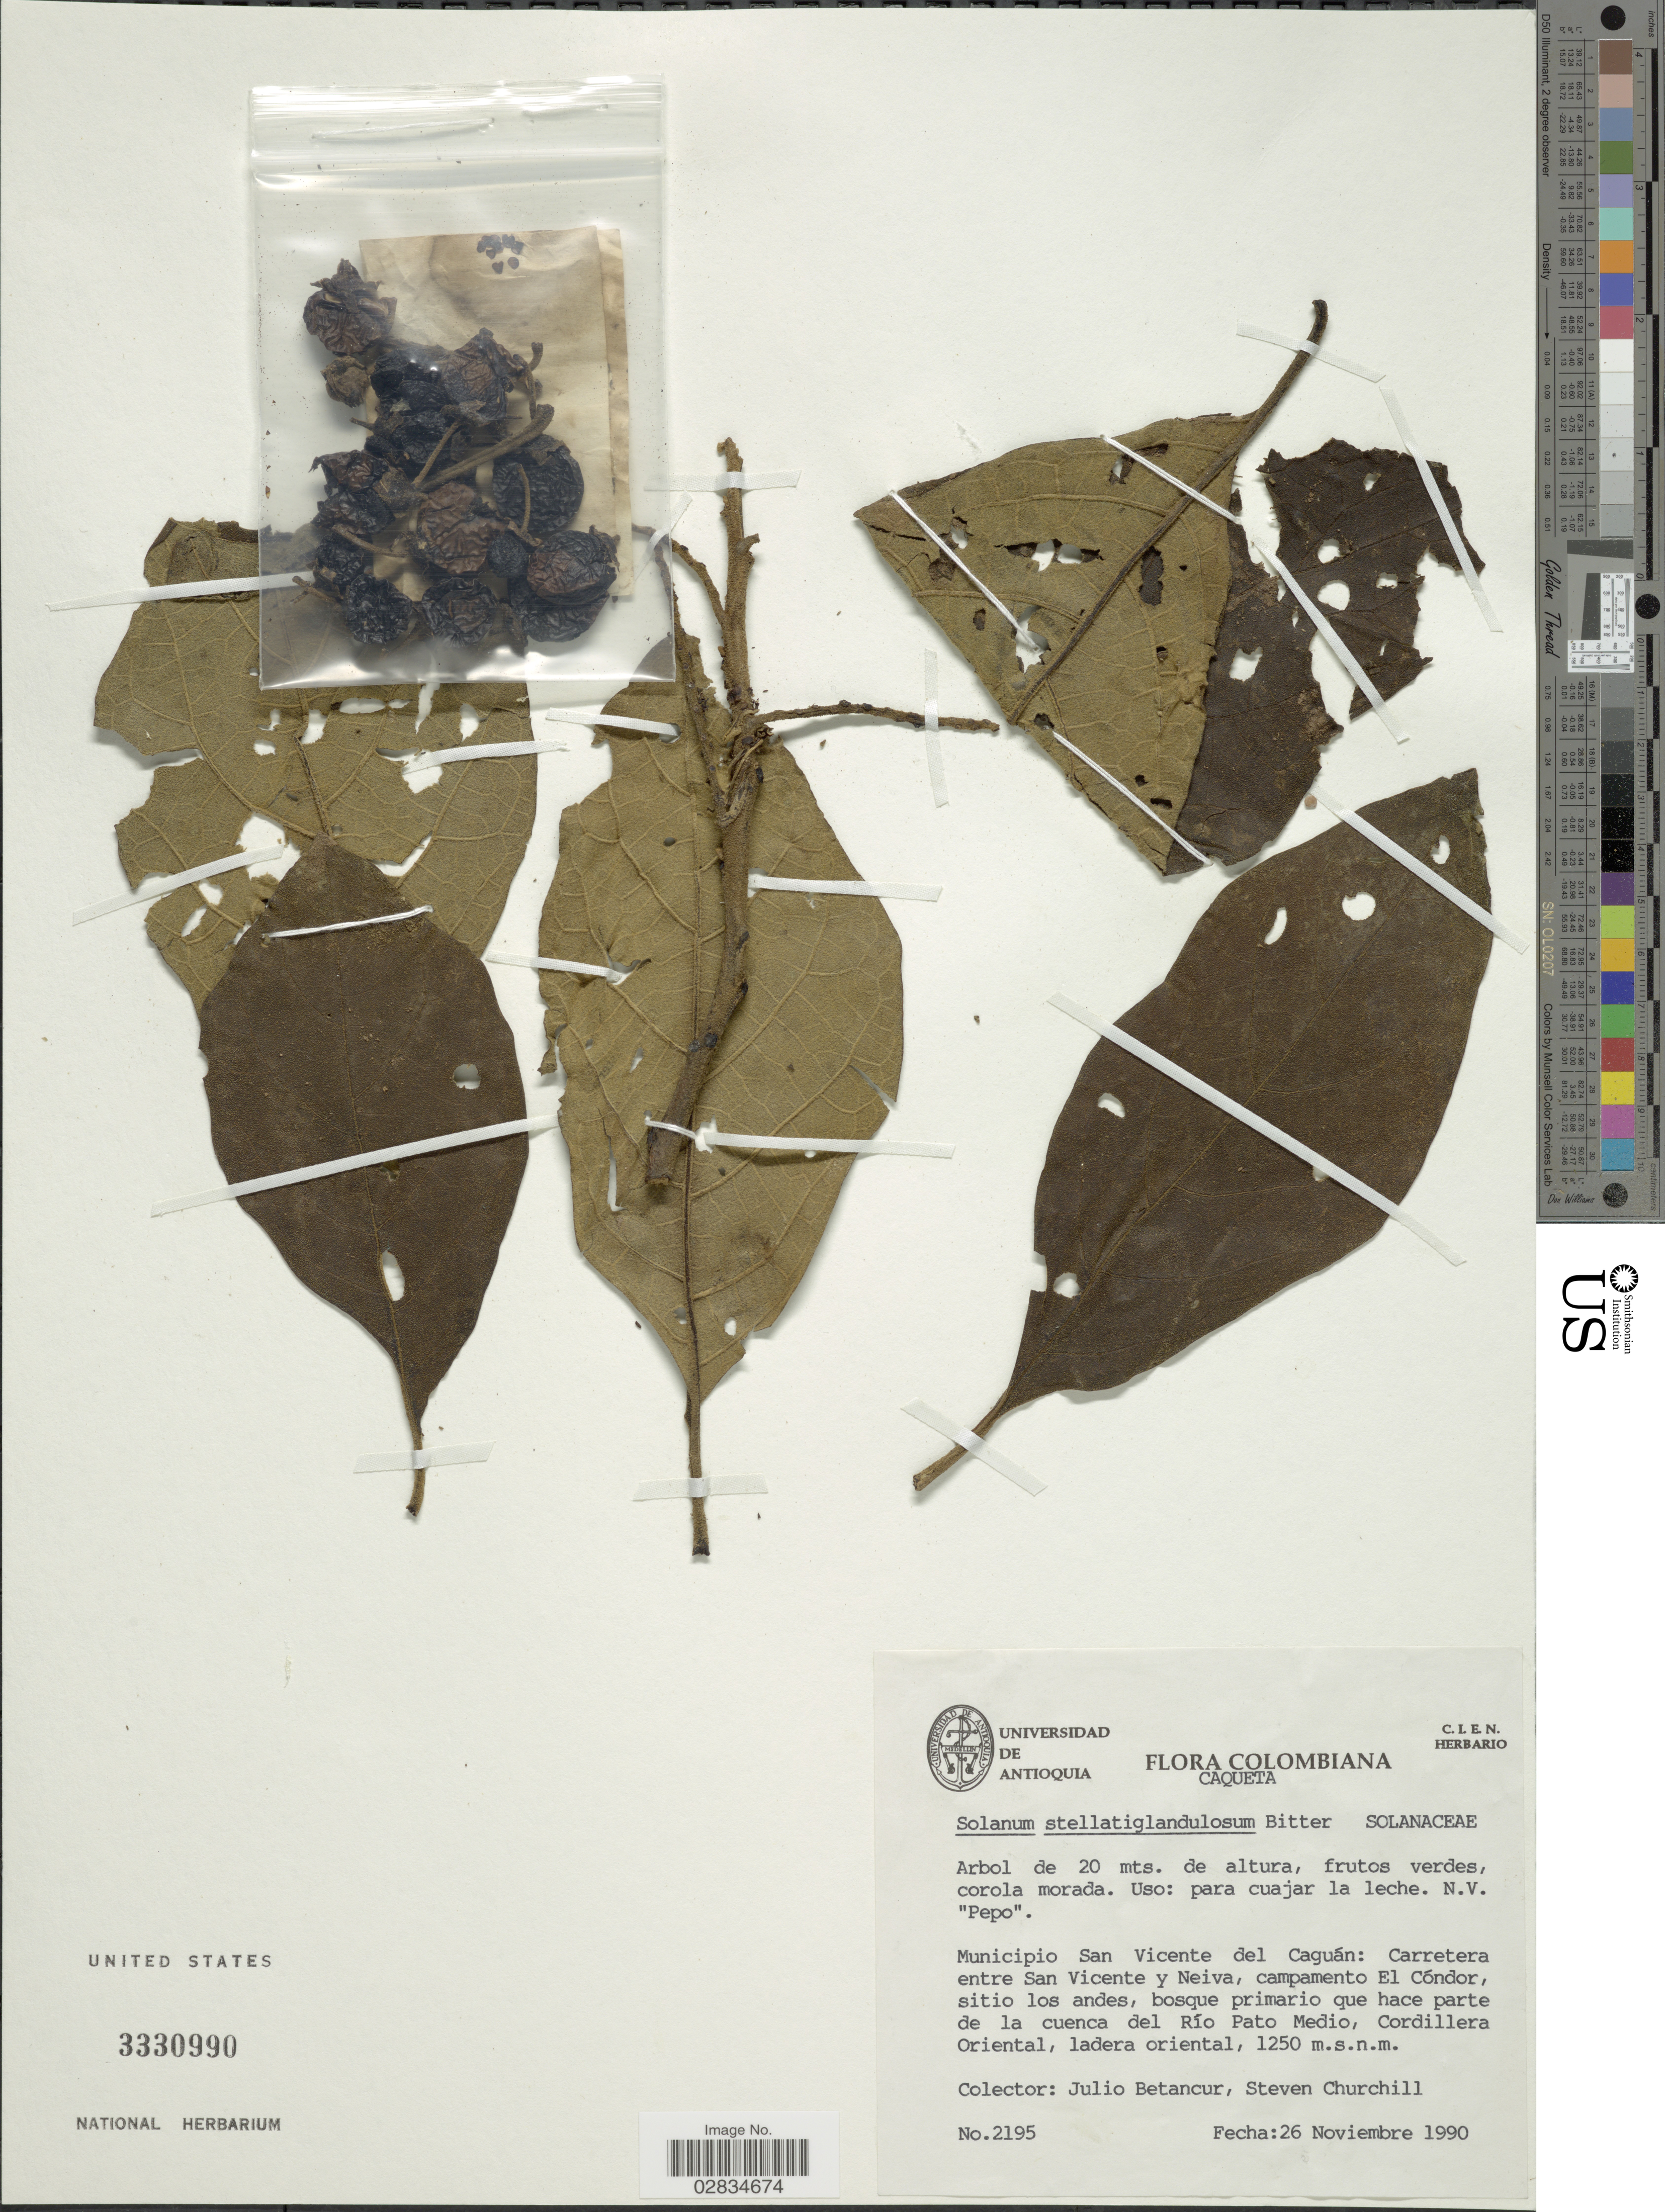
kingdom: Plantae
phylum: Tracheophyta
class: Magnoliopsida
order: Solanales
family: Solanaceae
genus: Solanum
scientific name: Solanum stellatiglandulosum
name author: Bitter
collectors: J. Betancur & S. Churchill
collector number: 2195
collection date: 1990-11-26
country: Colombia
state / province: Caquetá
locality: Municipio San Vicente del Caguán: Carretera entre San Vicente y Neiva, campamento El Cóndor, sitio los andes, bosque primario que hace parte de la cuenca del Río Pato Medio, Cordillera Oriental, ladera oriental.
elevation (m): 1250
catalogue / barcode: US 3330990